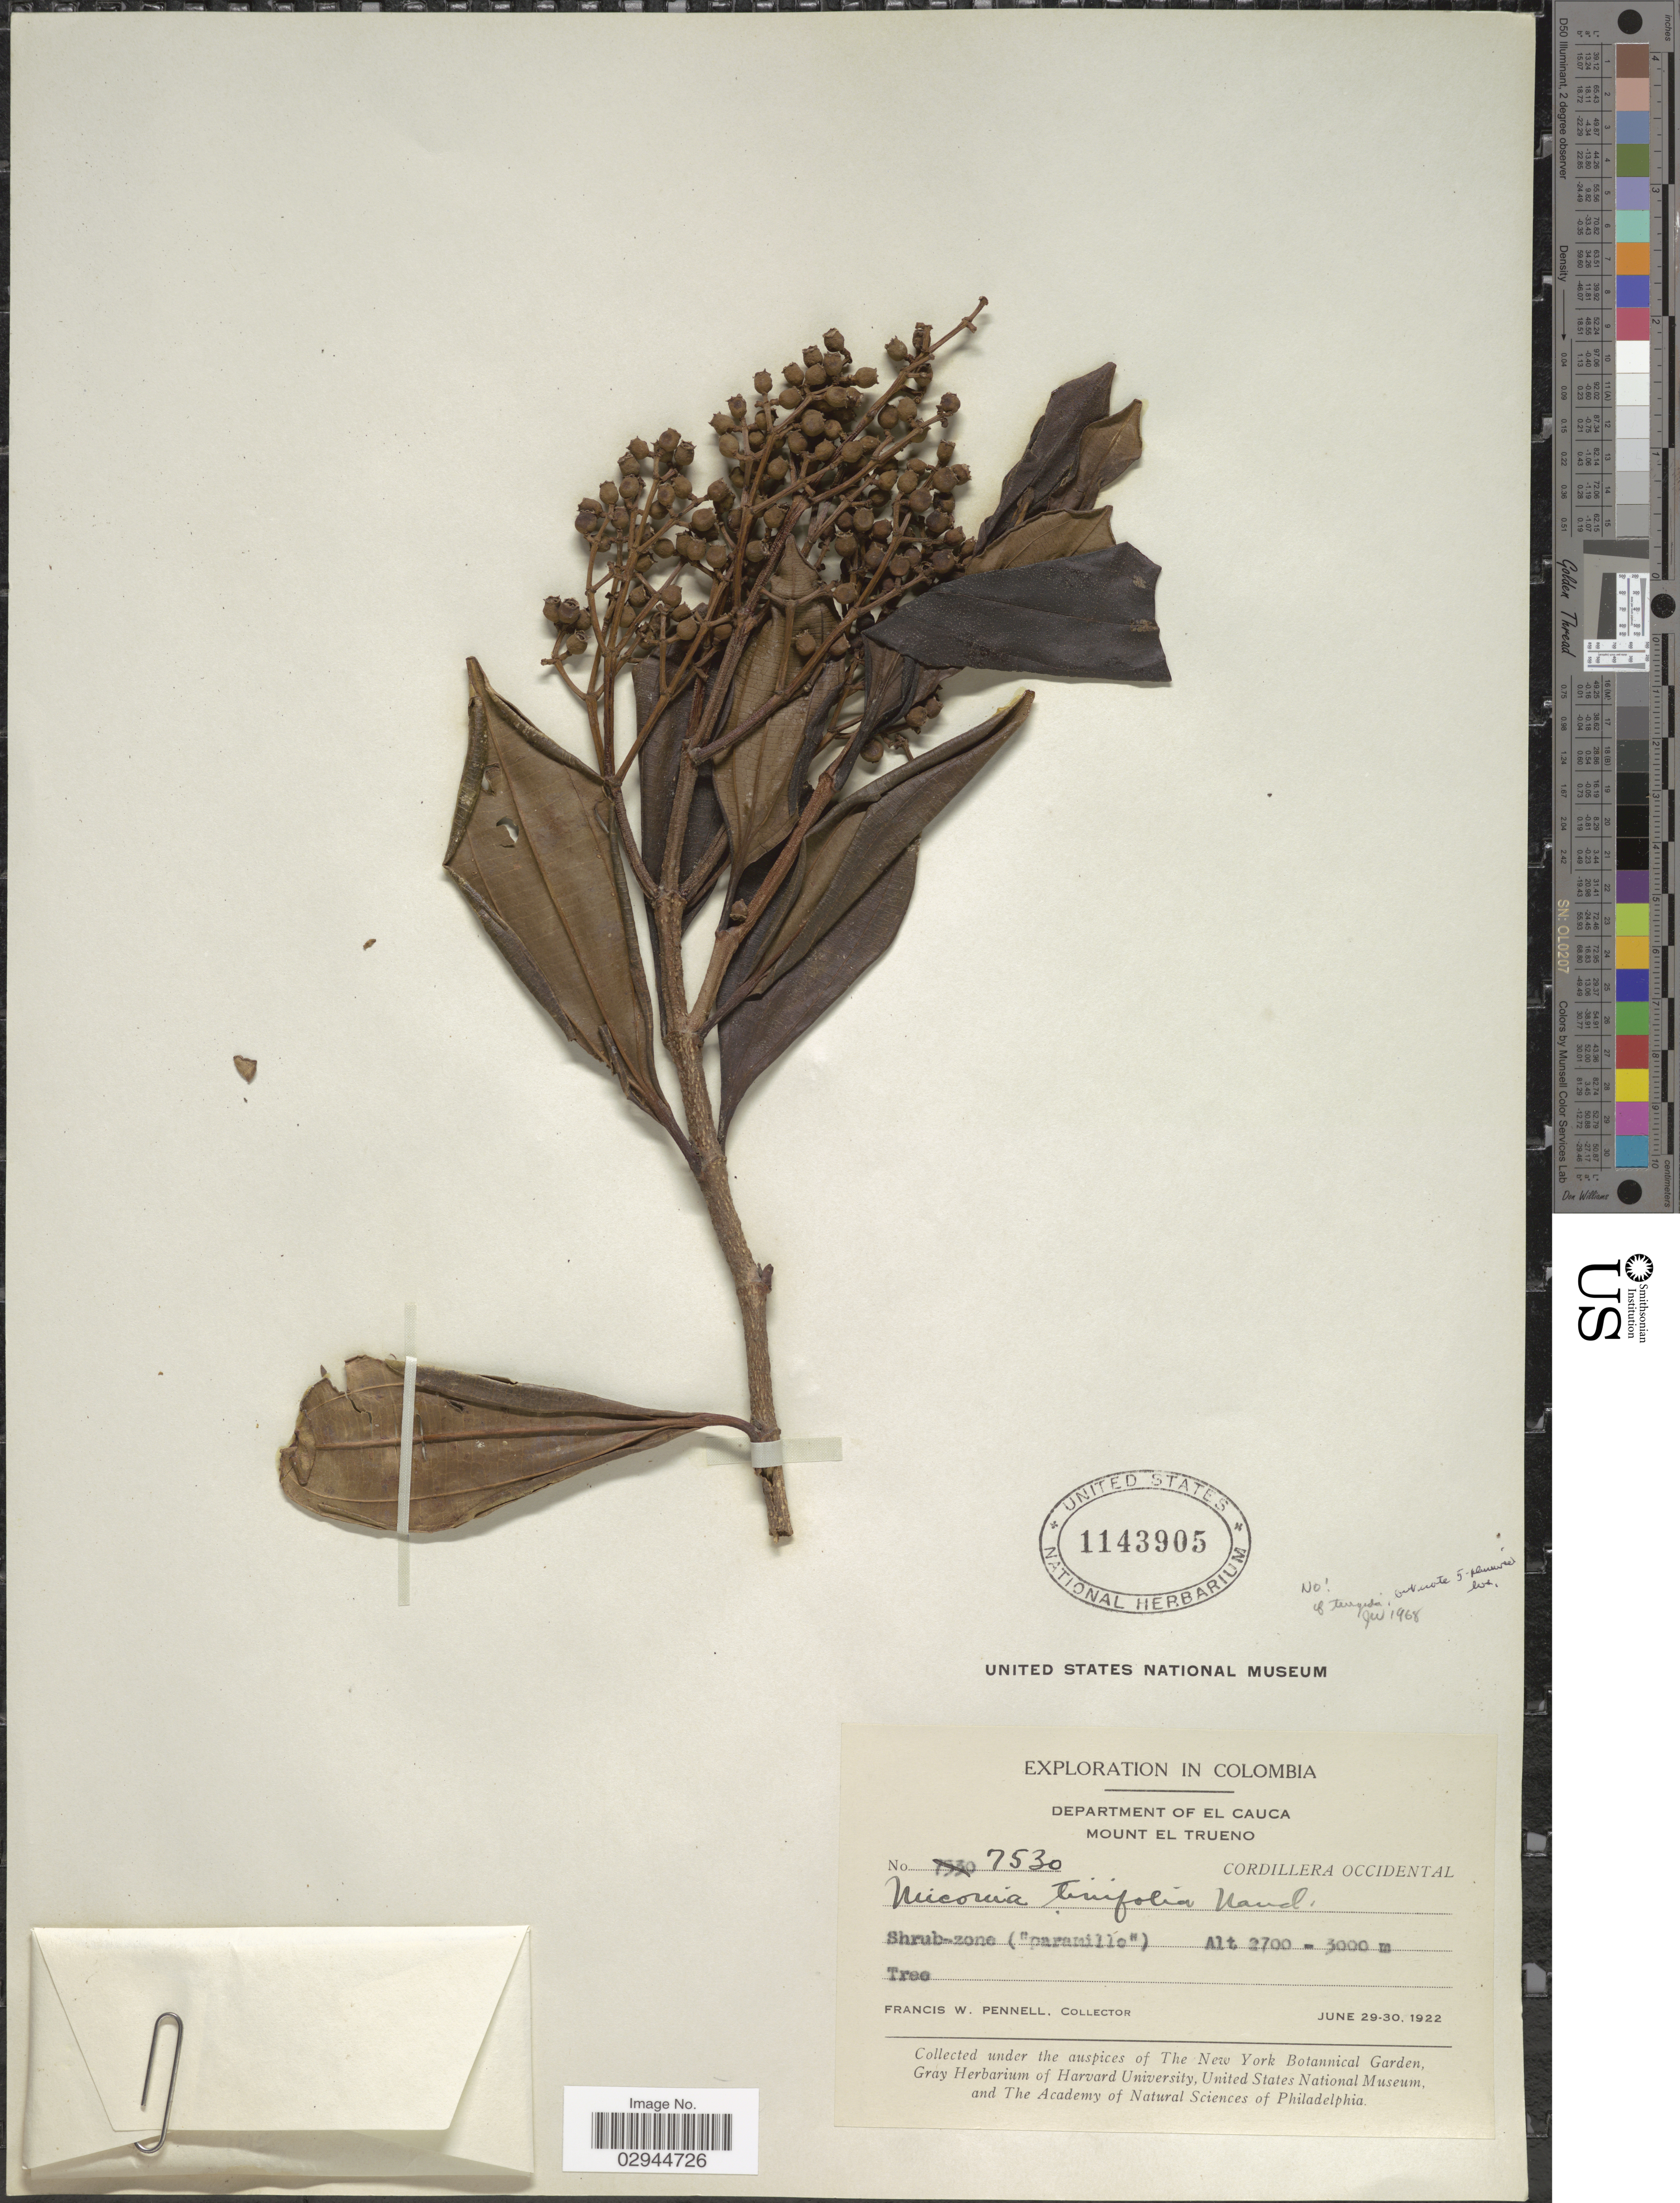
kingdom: Plantae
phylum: Tracheophyta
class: Magnoliopsida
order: Myrtales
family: Melastomataceae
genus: Miconia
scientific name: Miconia turgida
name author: Gleason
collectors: F. W. Pennell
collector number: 7530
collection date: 1922-06-29/1922-06-30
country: Colombia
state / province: Cauca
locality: Department of El Cauca. Mount El Trueno. Cordillera Occidental.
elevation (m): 2700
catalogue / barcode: US 1143905